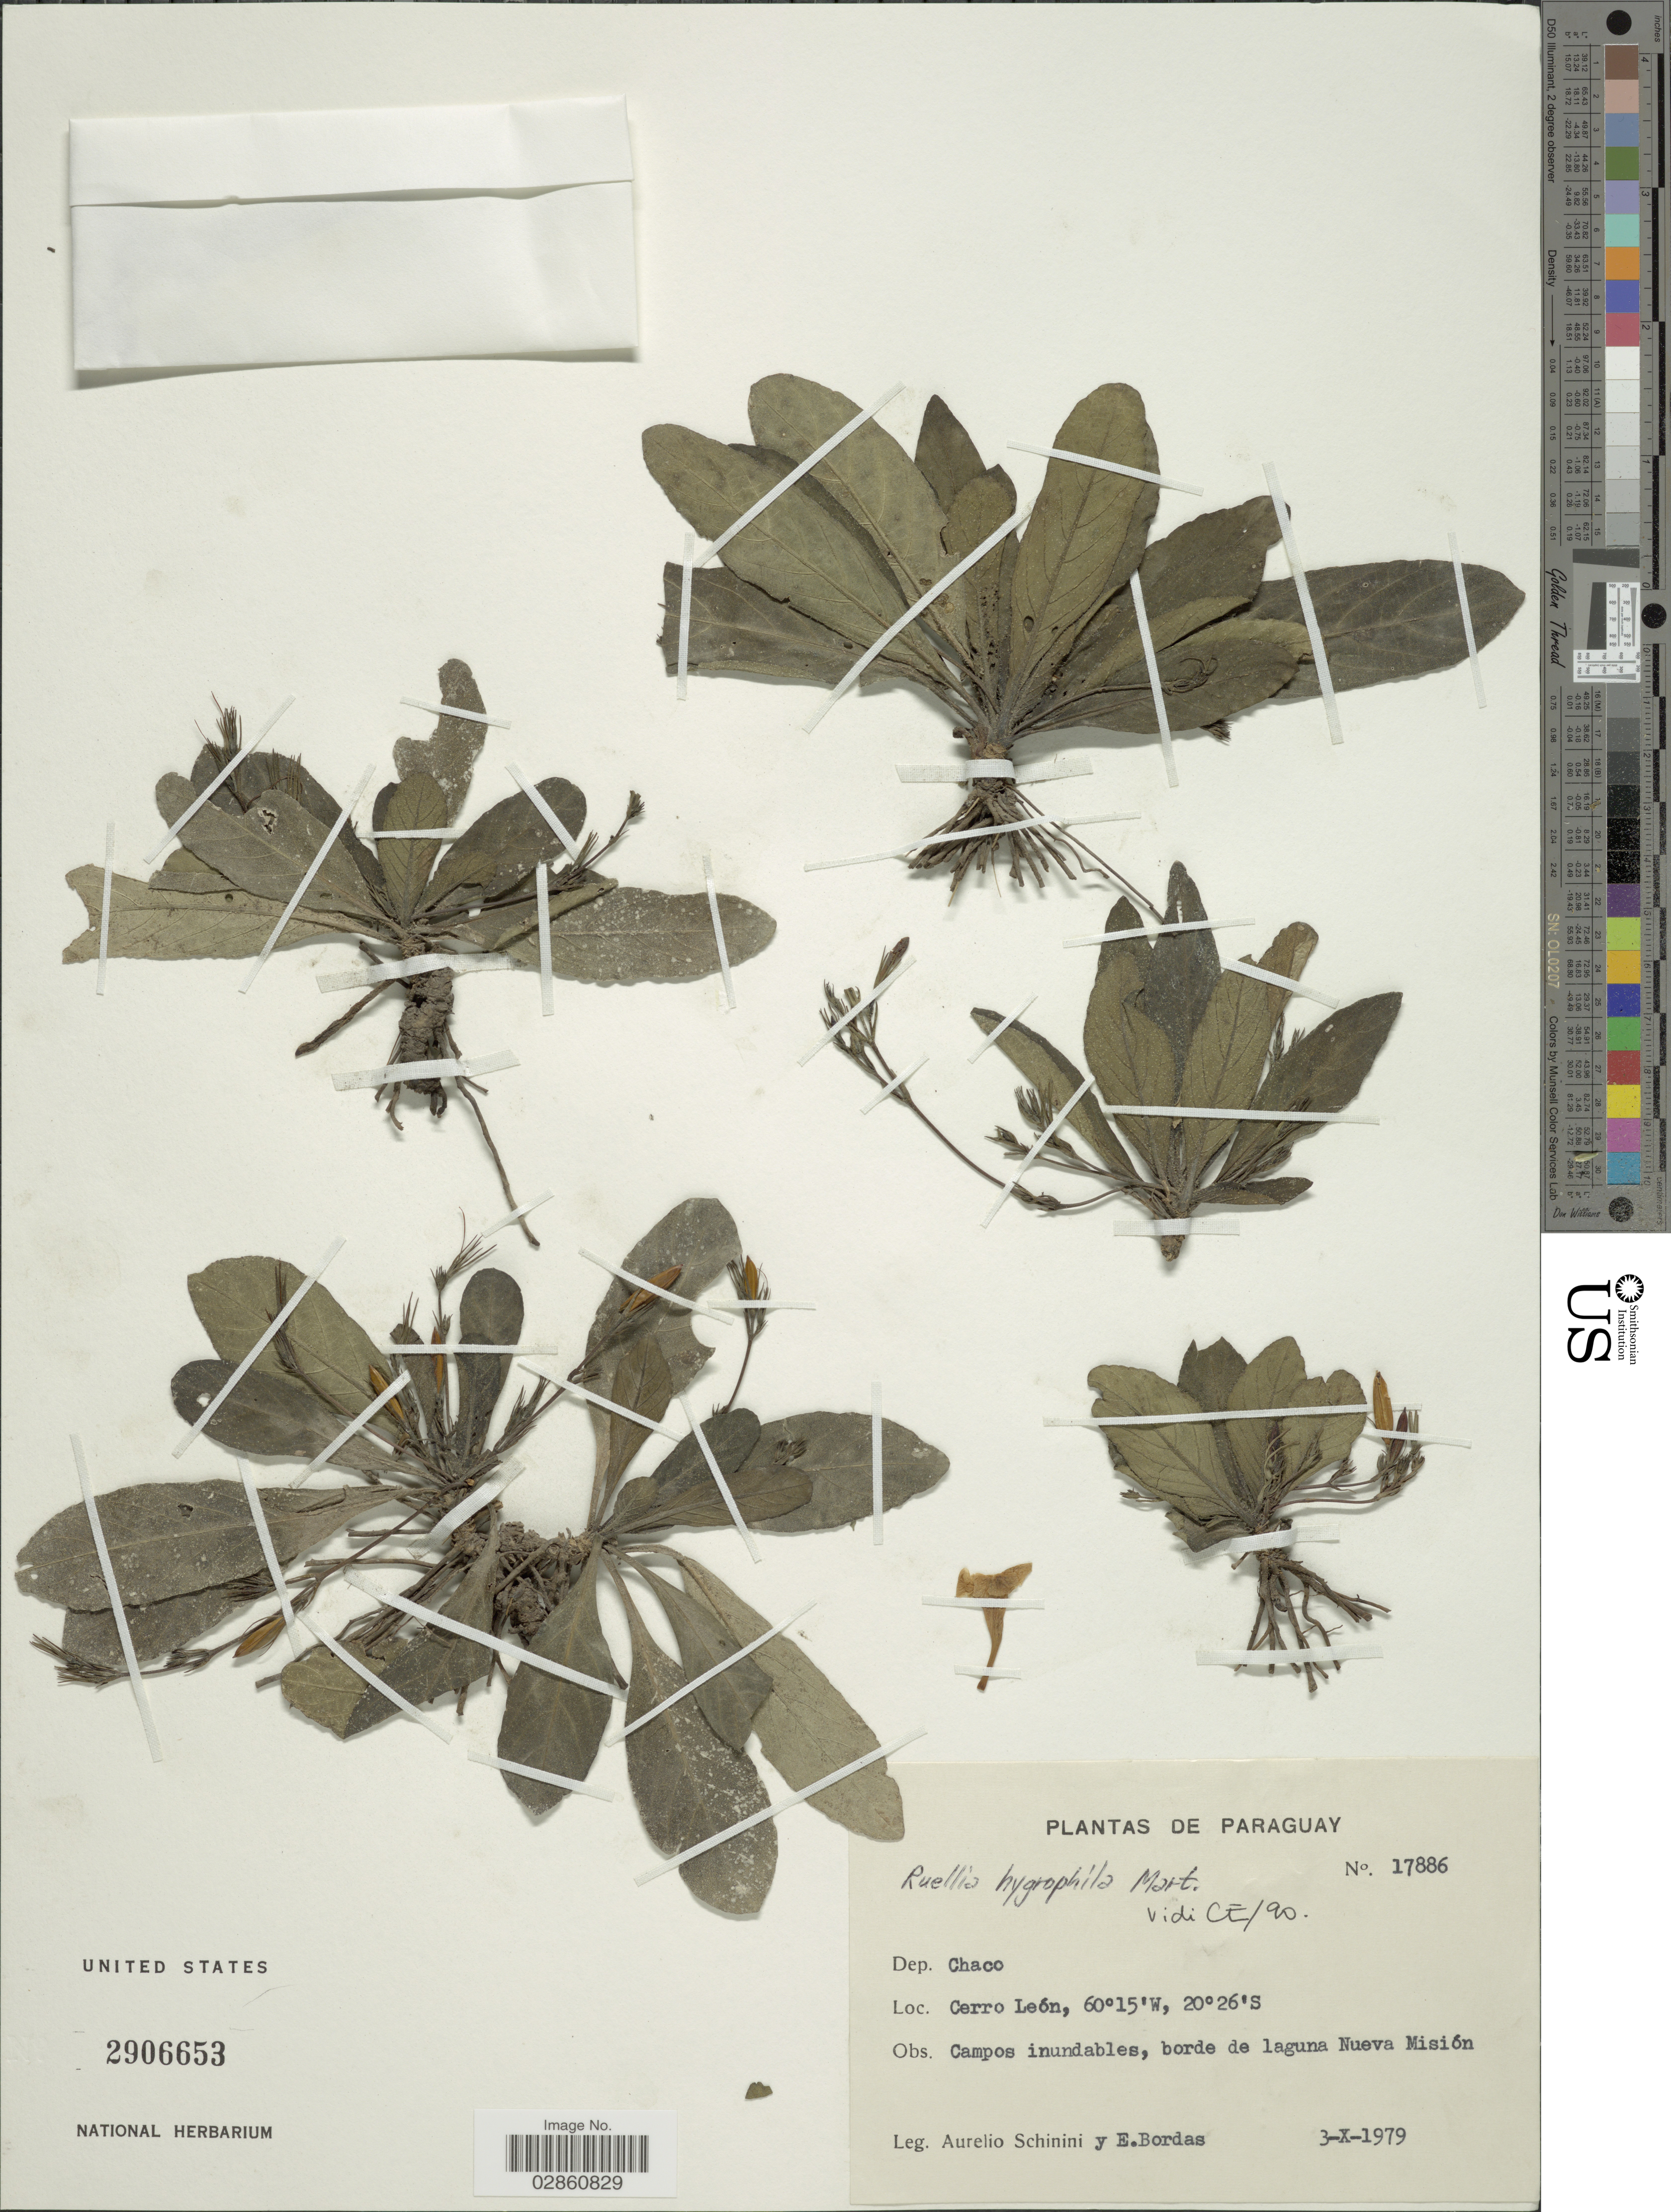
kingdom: Plantae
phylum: Tracheophyta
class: Magnoliopsida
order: Lamiales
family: Acanthaceae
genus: Ruellia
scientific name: Ruellia hygrophila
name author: Mart.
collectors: A. Schinini & E. Bordas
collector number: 17886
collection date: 1979-10-03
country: Paraguay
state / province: Alto Paraguay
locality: Dep. Chaco, Cerro León.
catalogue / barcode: US 2906653